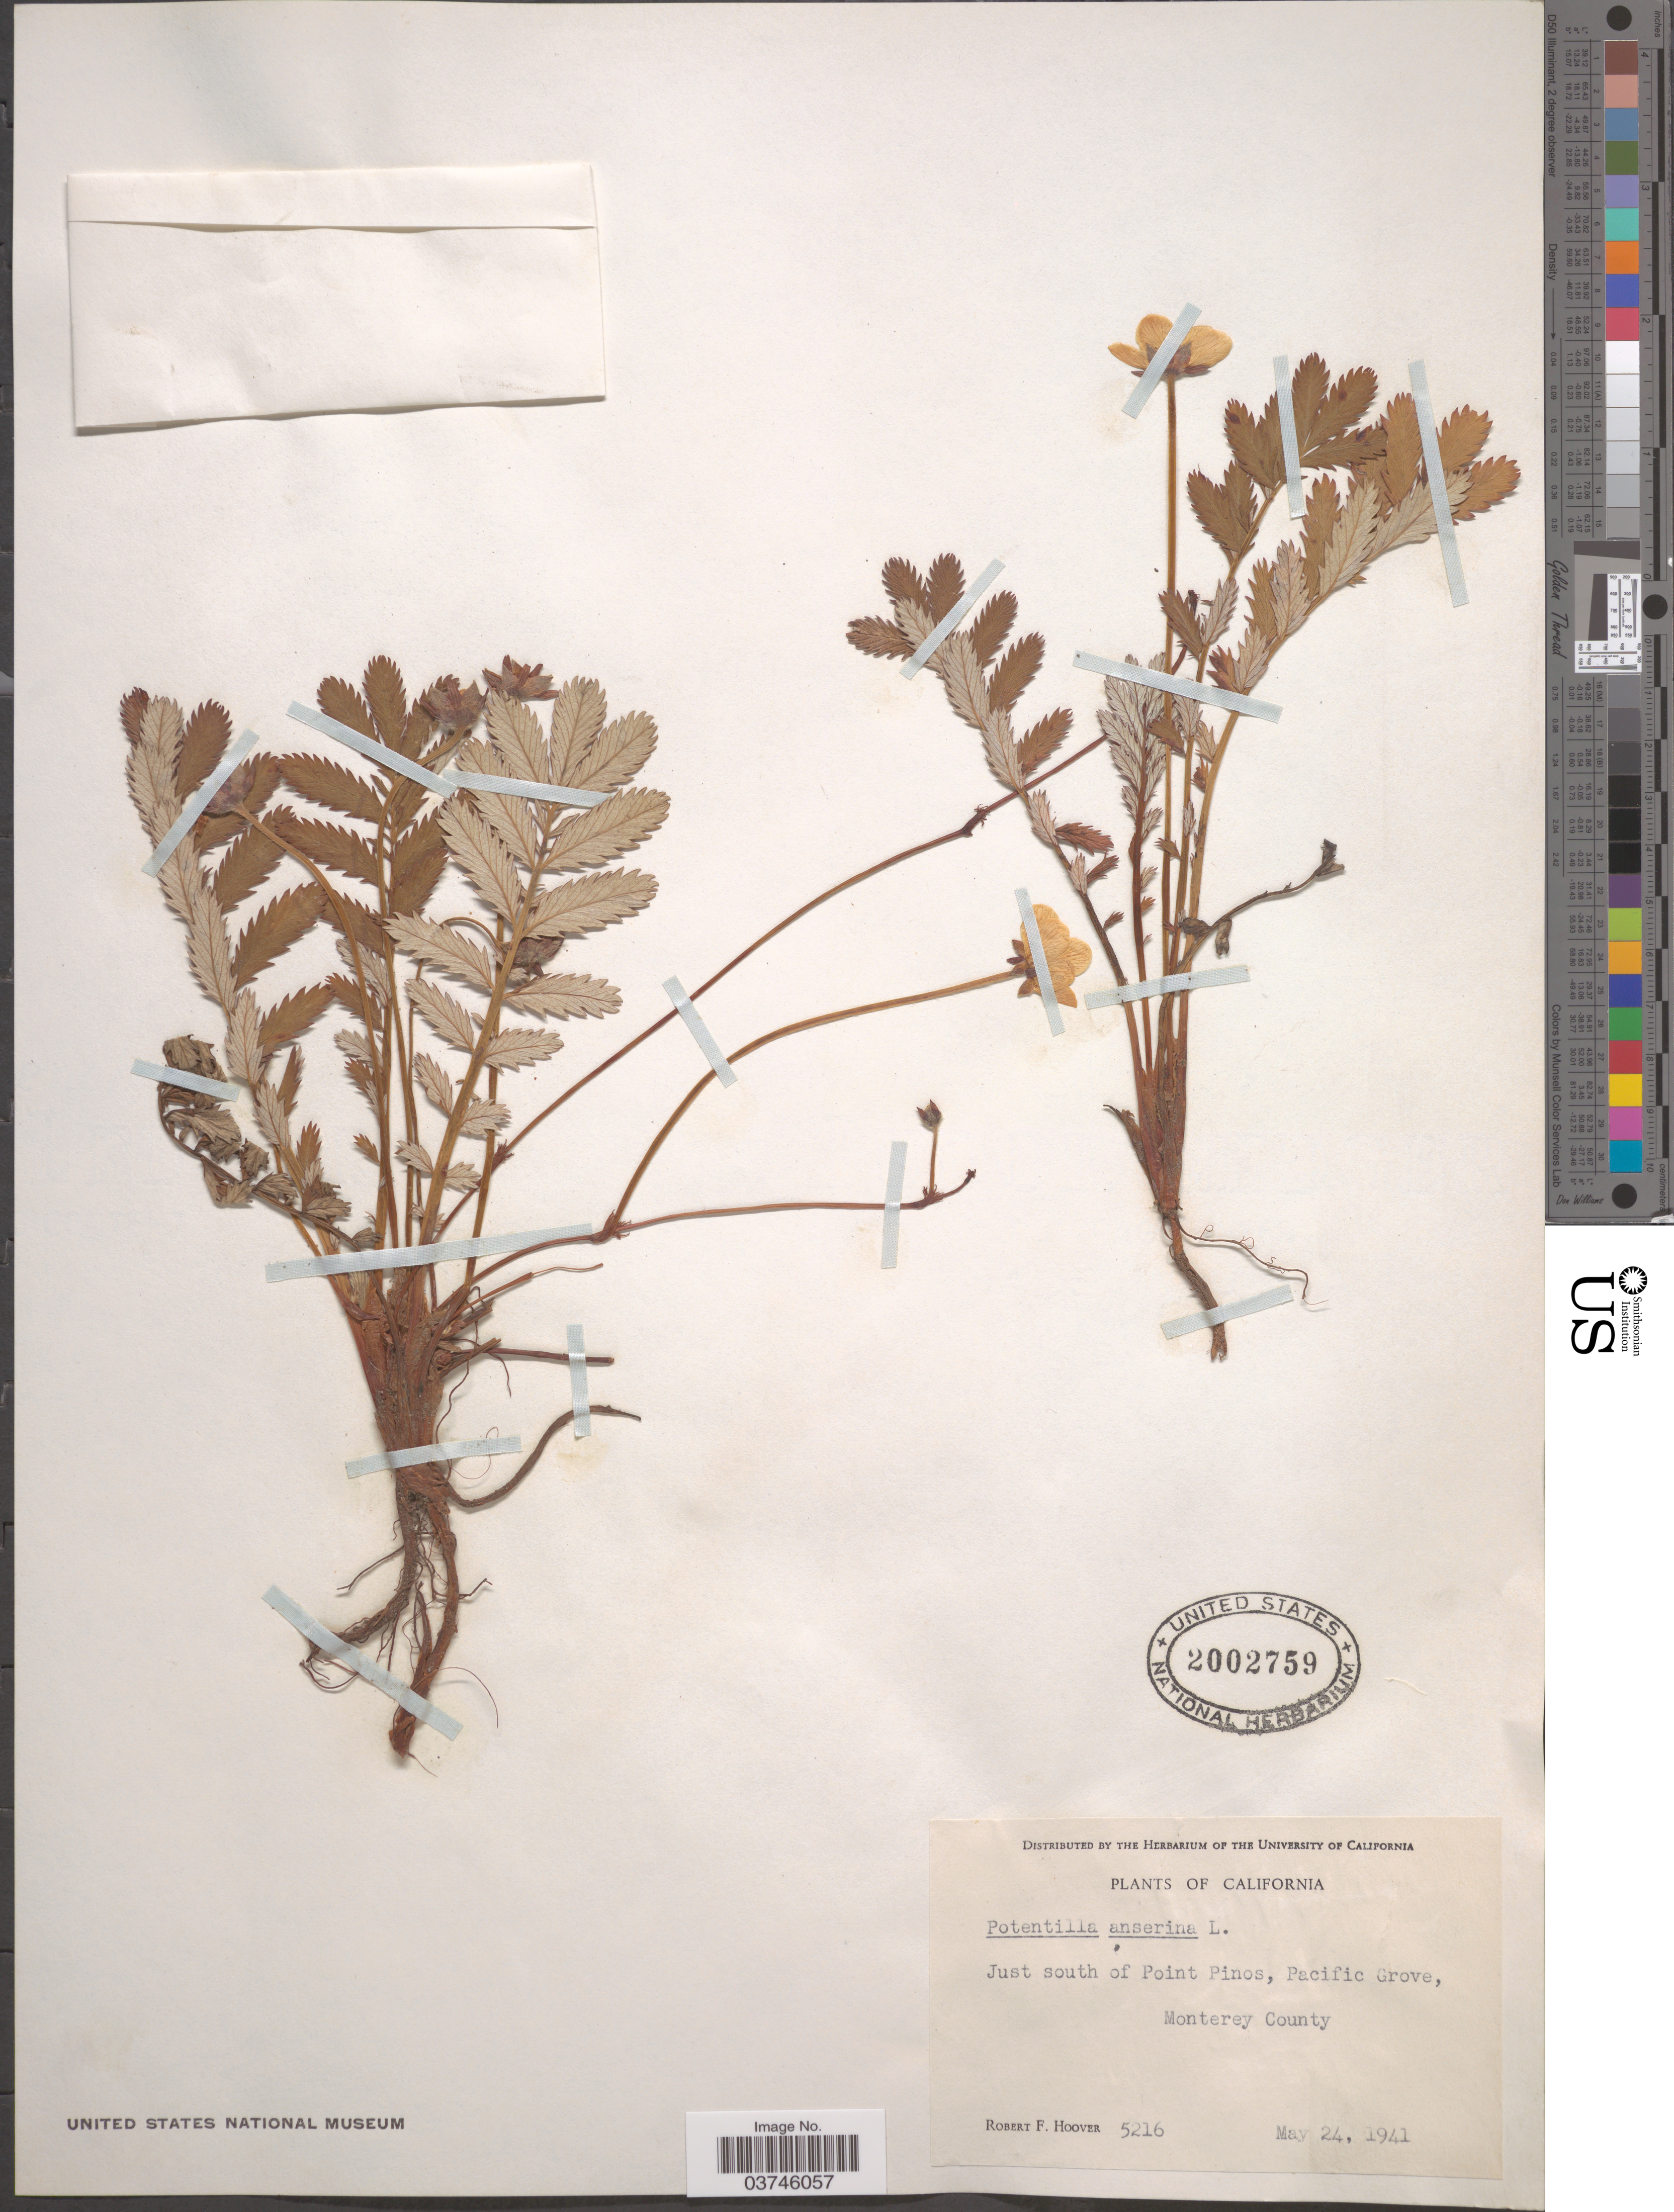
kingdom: Plantae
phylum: Tracheophyta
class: Magnoliopsida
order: Rosales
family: Rosaceae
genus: Argentina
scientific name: Argentina anserina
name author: (L.) Rydb.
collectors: R. F. Hoover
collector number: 5216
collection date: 1941-05-24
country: United States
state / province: California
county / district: Monterey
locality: Just south of Point Pinos, Pacific Grove, Monterey County.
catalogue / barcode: US 2002759